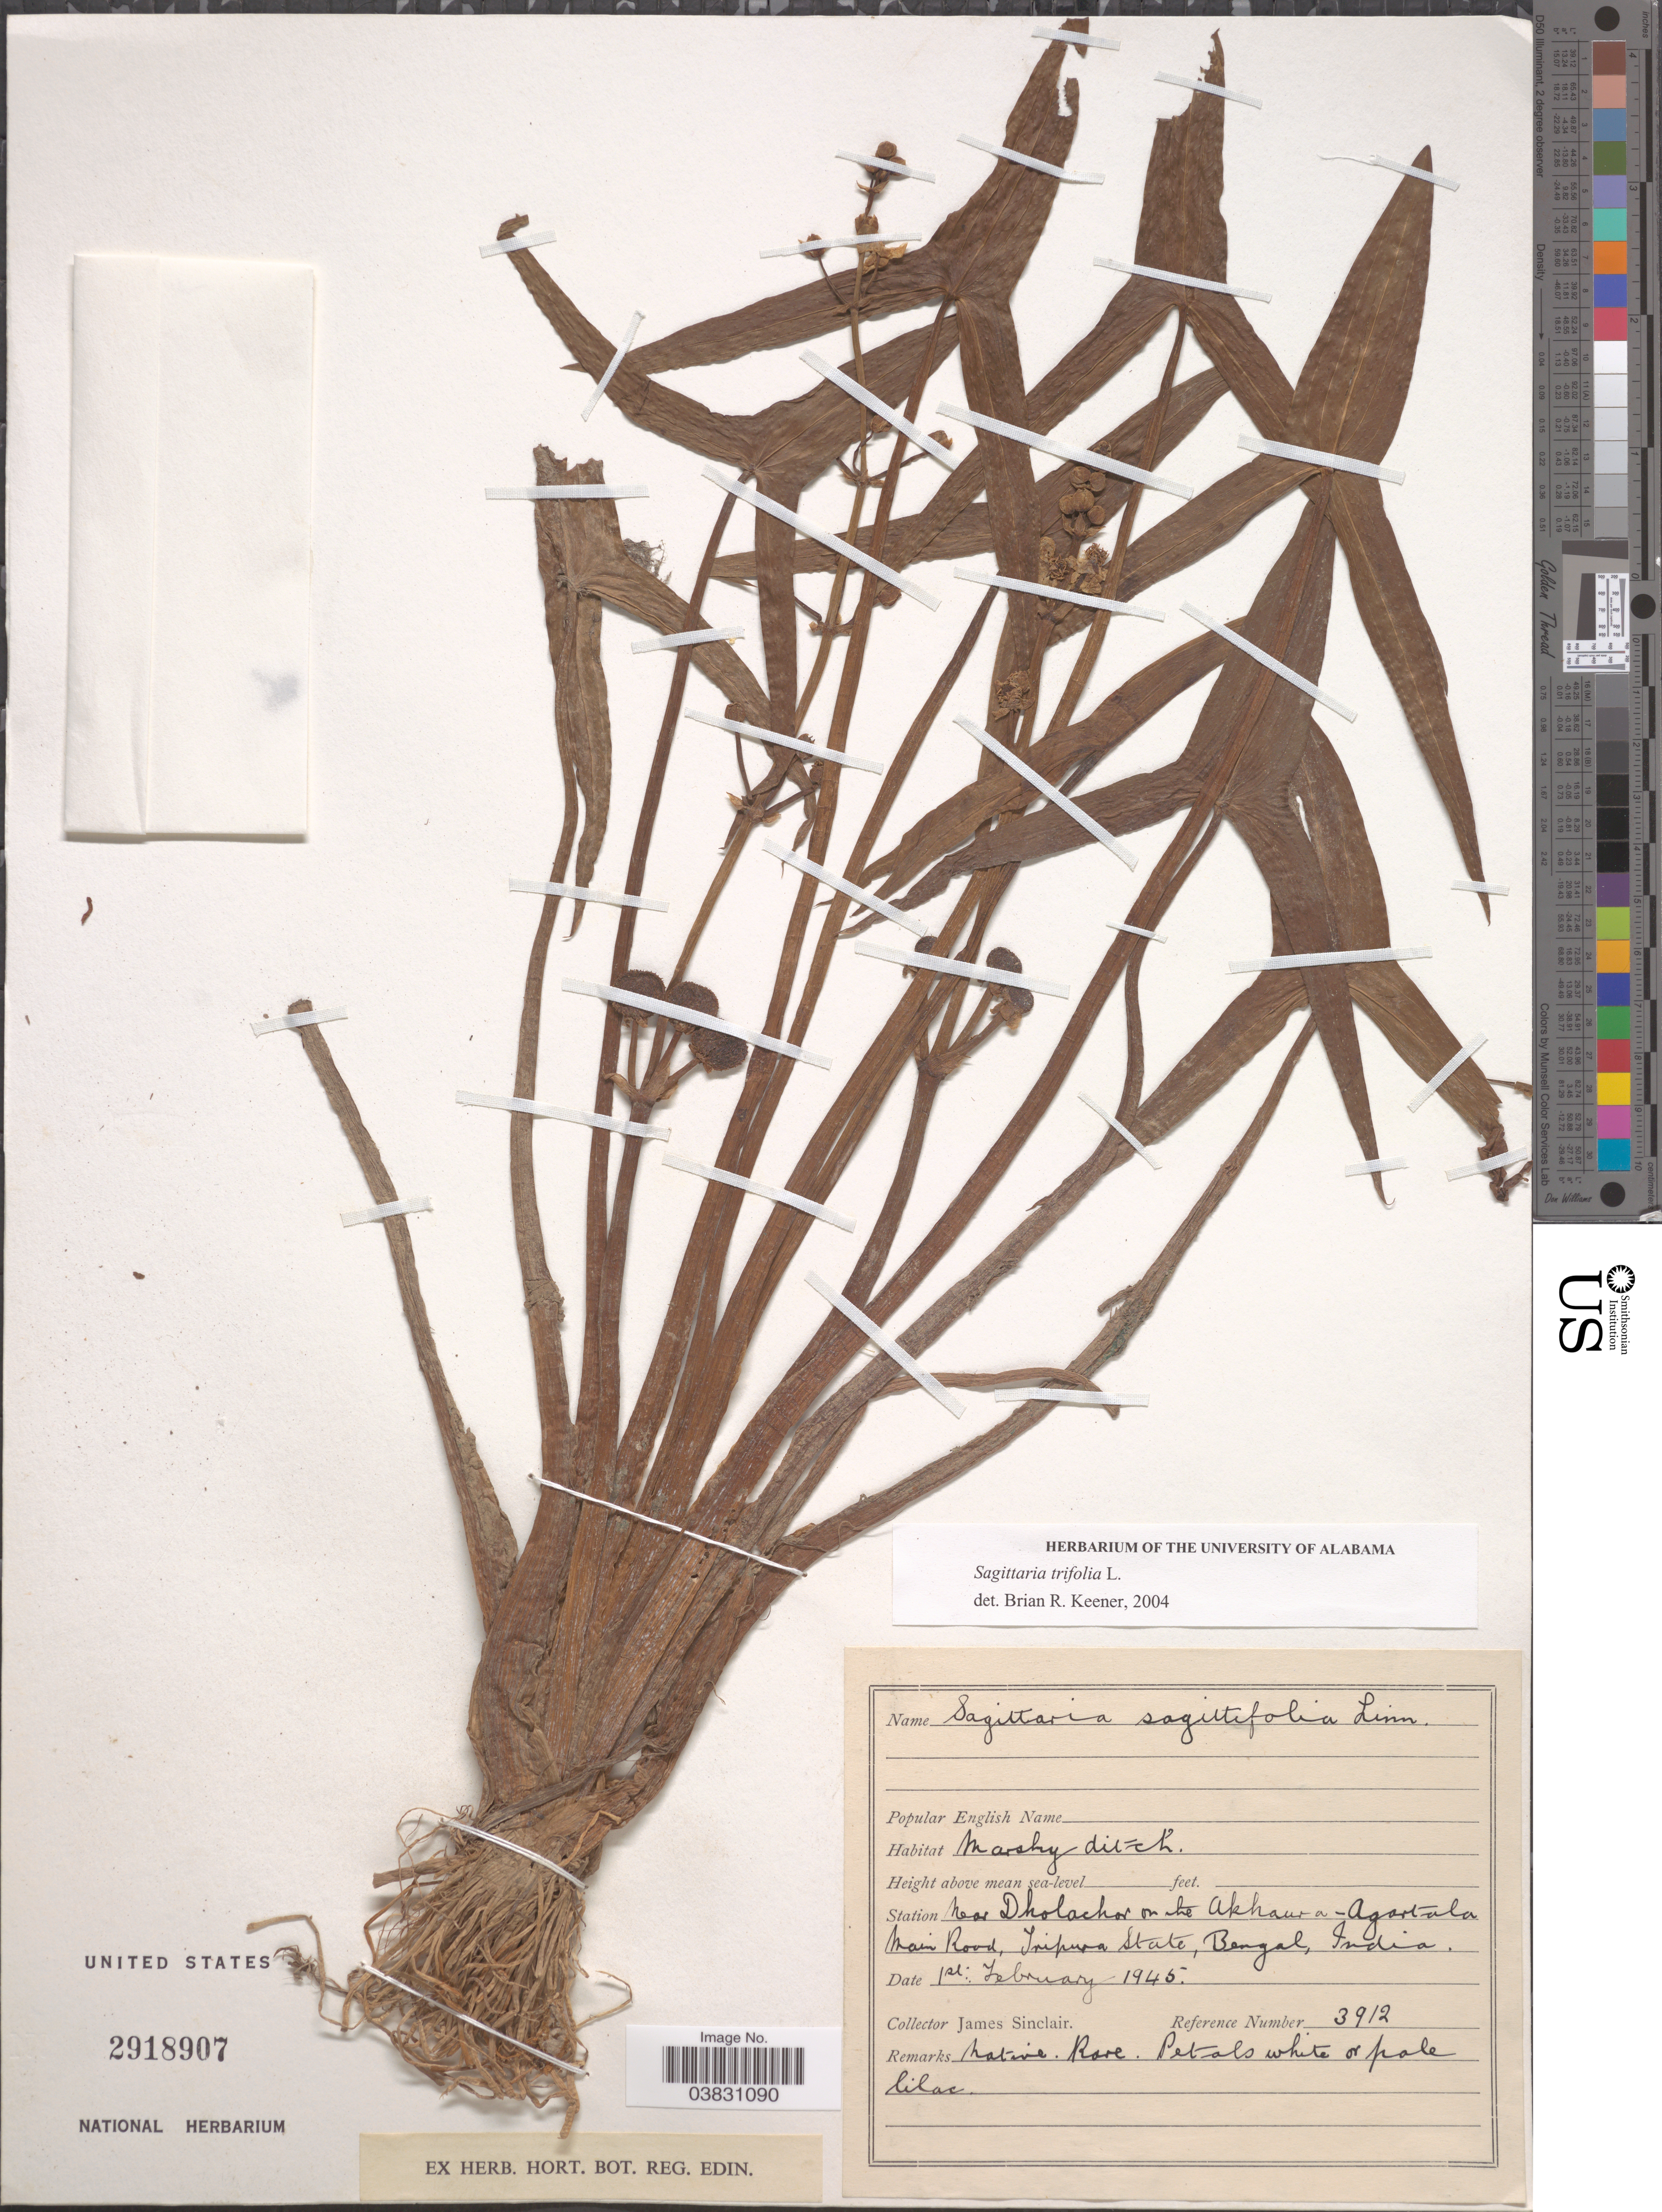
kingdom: Plantae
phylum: Tracheophyta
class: Liliopsida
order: Alismatales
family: Alismataceae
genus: Sagittaria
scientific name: Sagittaria trifolia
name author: L.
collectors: J. Sinclair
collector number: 3912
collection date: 1945-02-01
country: India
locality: Station near Dholachor on the Agartala-Agostala Main Road, Tripura State, Bengal.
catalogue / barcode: US 2918907